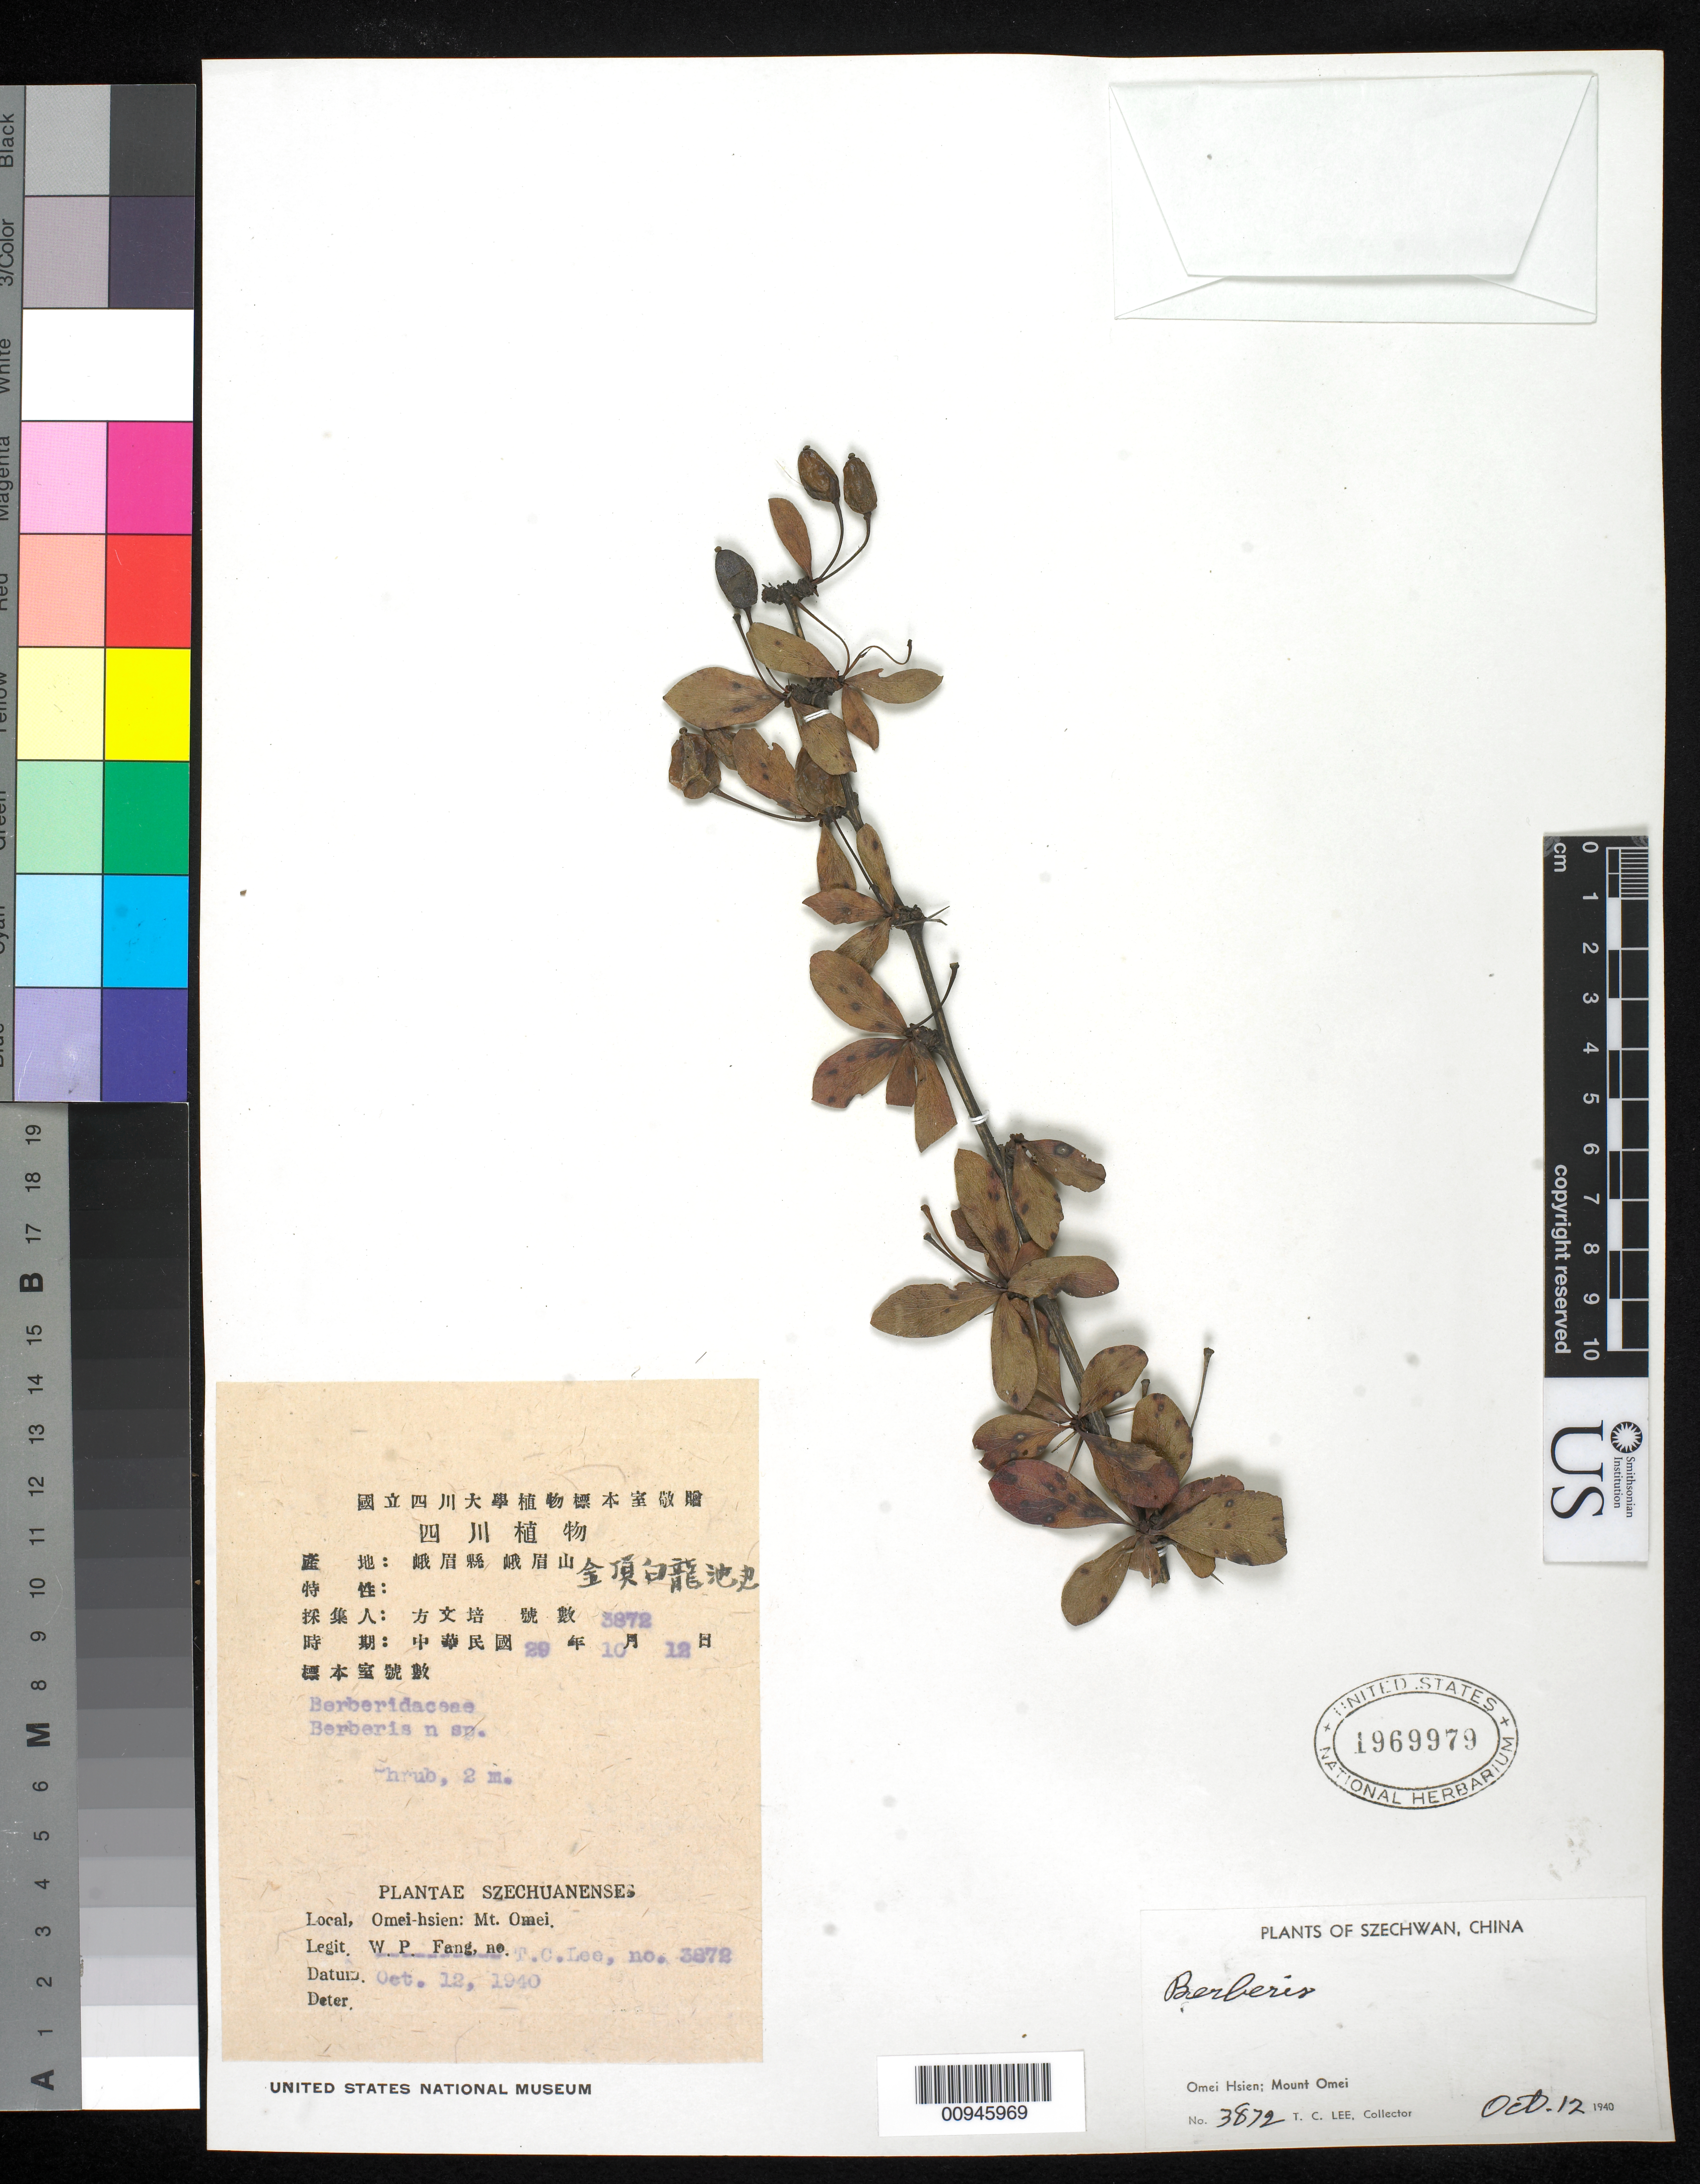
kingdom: Plantae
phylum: Tracheophyta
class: Magnoliopsida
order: Ranunculales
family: Berberidaceae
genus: Berberis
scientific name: Berberis sp.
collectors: T. Lee & W. P. Fang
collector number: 3872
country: China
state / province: Sichuan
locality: Omei Hsien, Mount Omei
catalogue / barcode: US 1969979